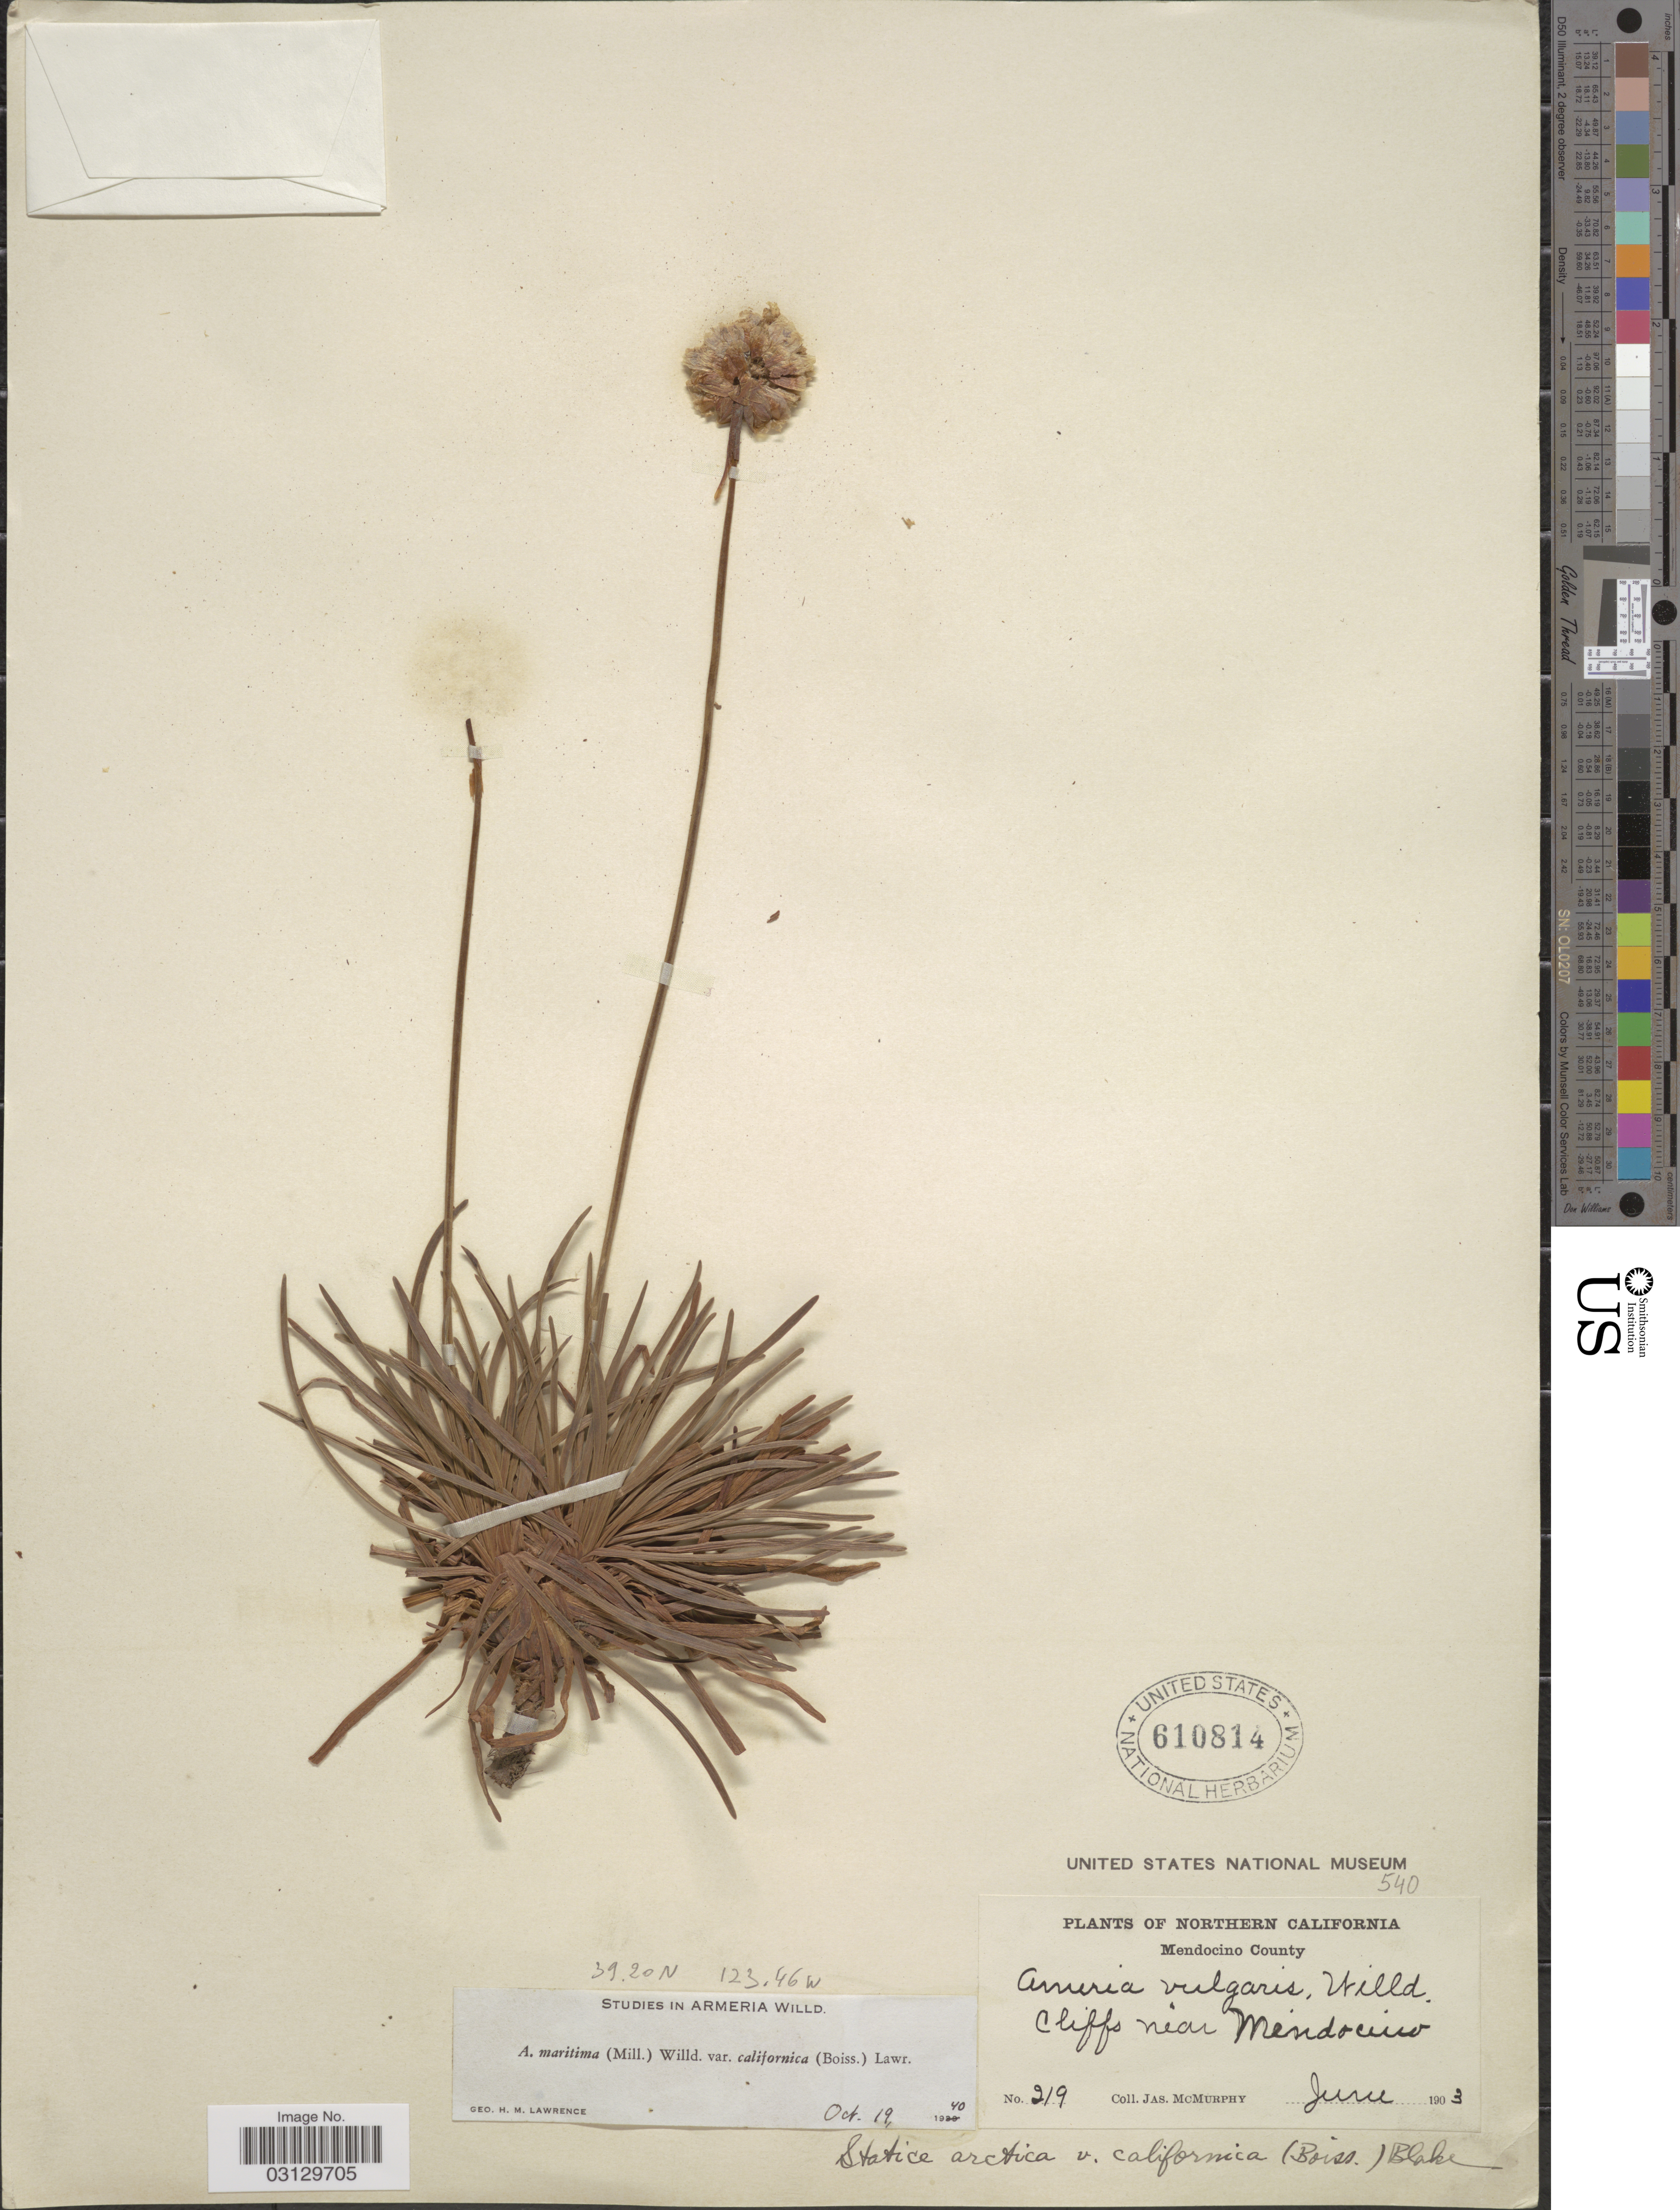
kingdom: Plantae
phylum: Tracheophyta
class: Magnoliopsida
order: Caryophyllales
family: Plumbaginaceae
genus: Armeria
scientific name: Armeria maritima subsp. californica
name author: (Boiss.) A.E. Porsild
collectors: J. McMurphy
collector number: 219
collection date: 1903-06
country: United States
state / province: California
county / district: Mendocino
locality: Northern California. Mendocino County. Cliffs near Mendocino.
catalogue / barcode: US 610814